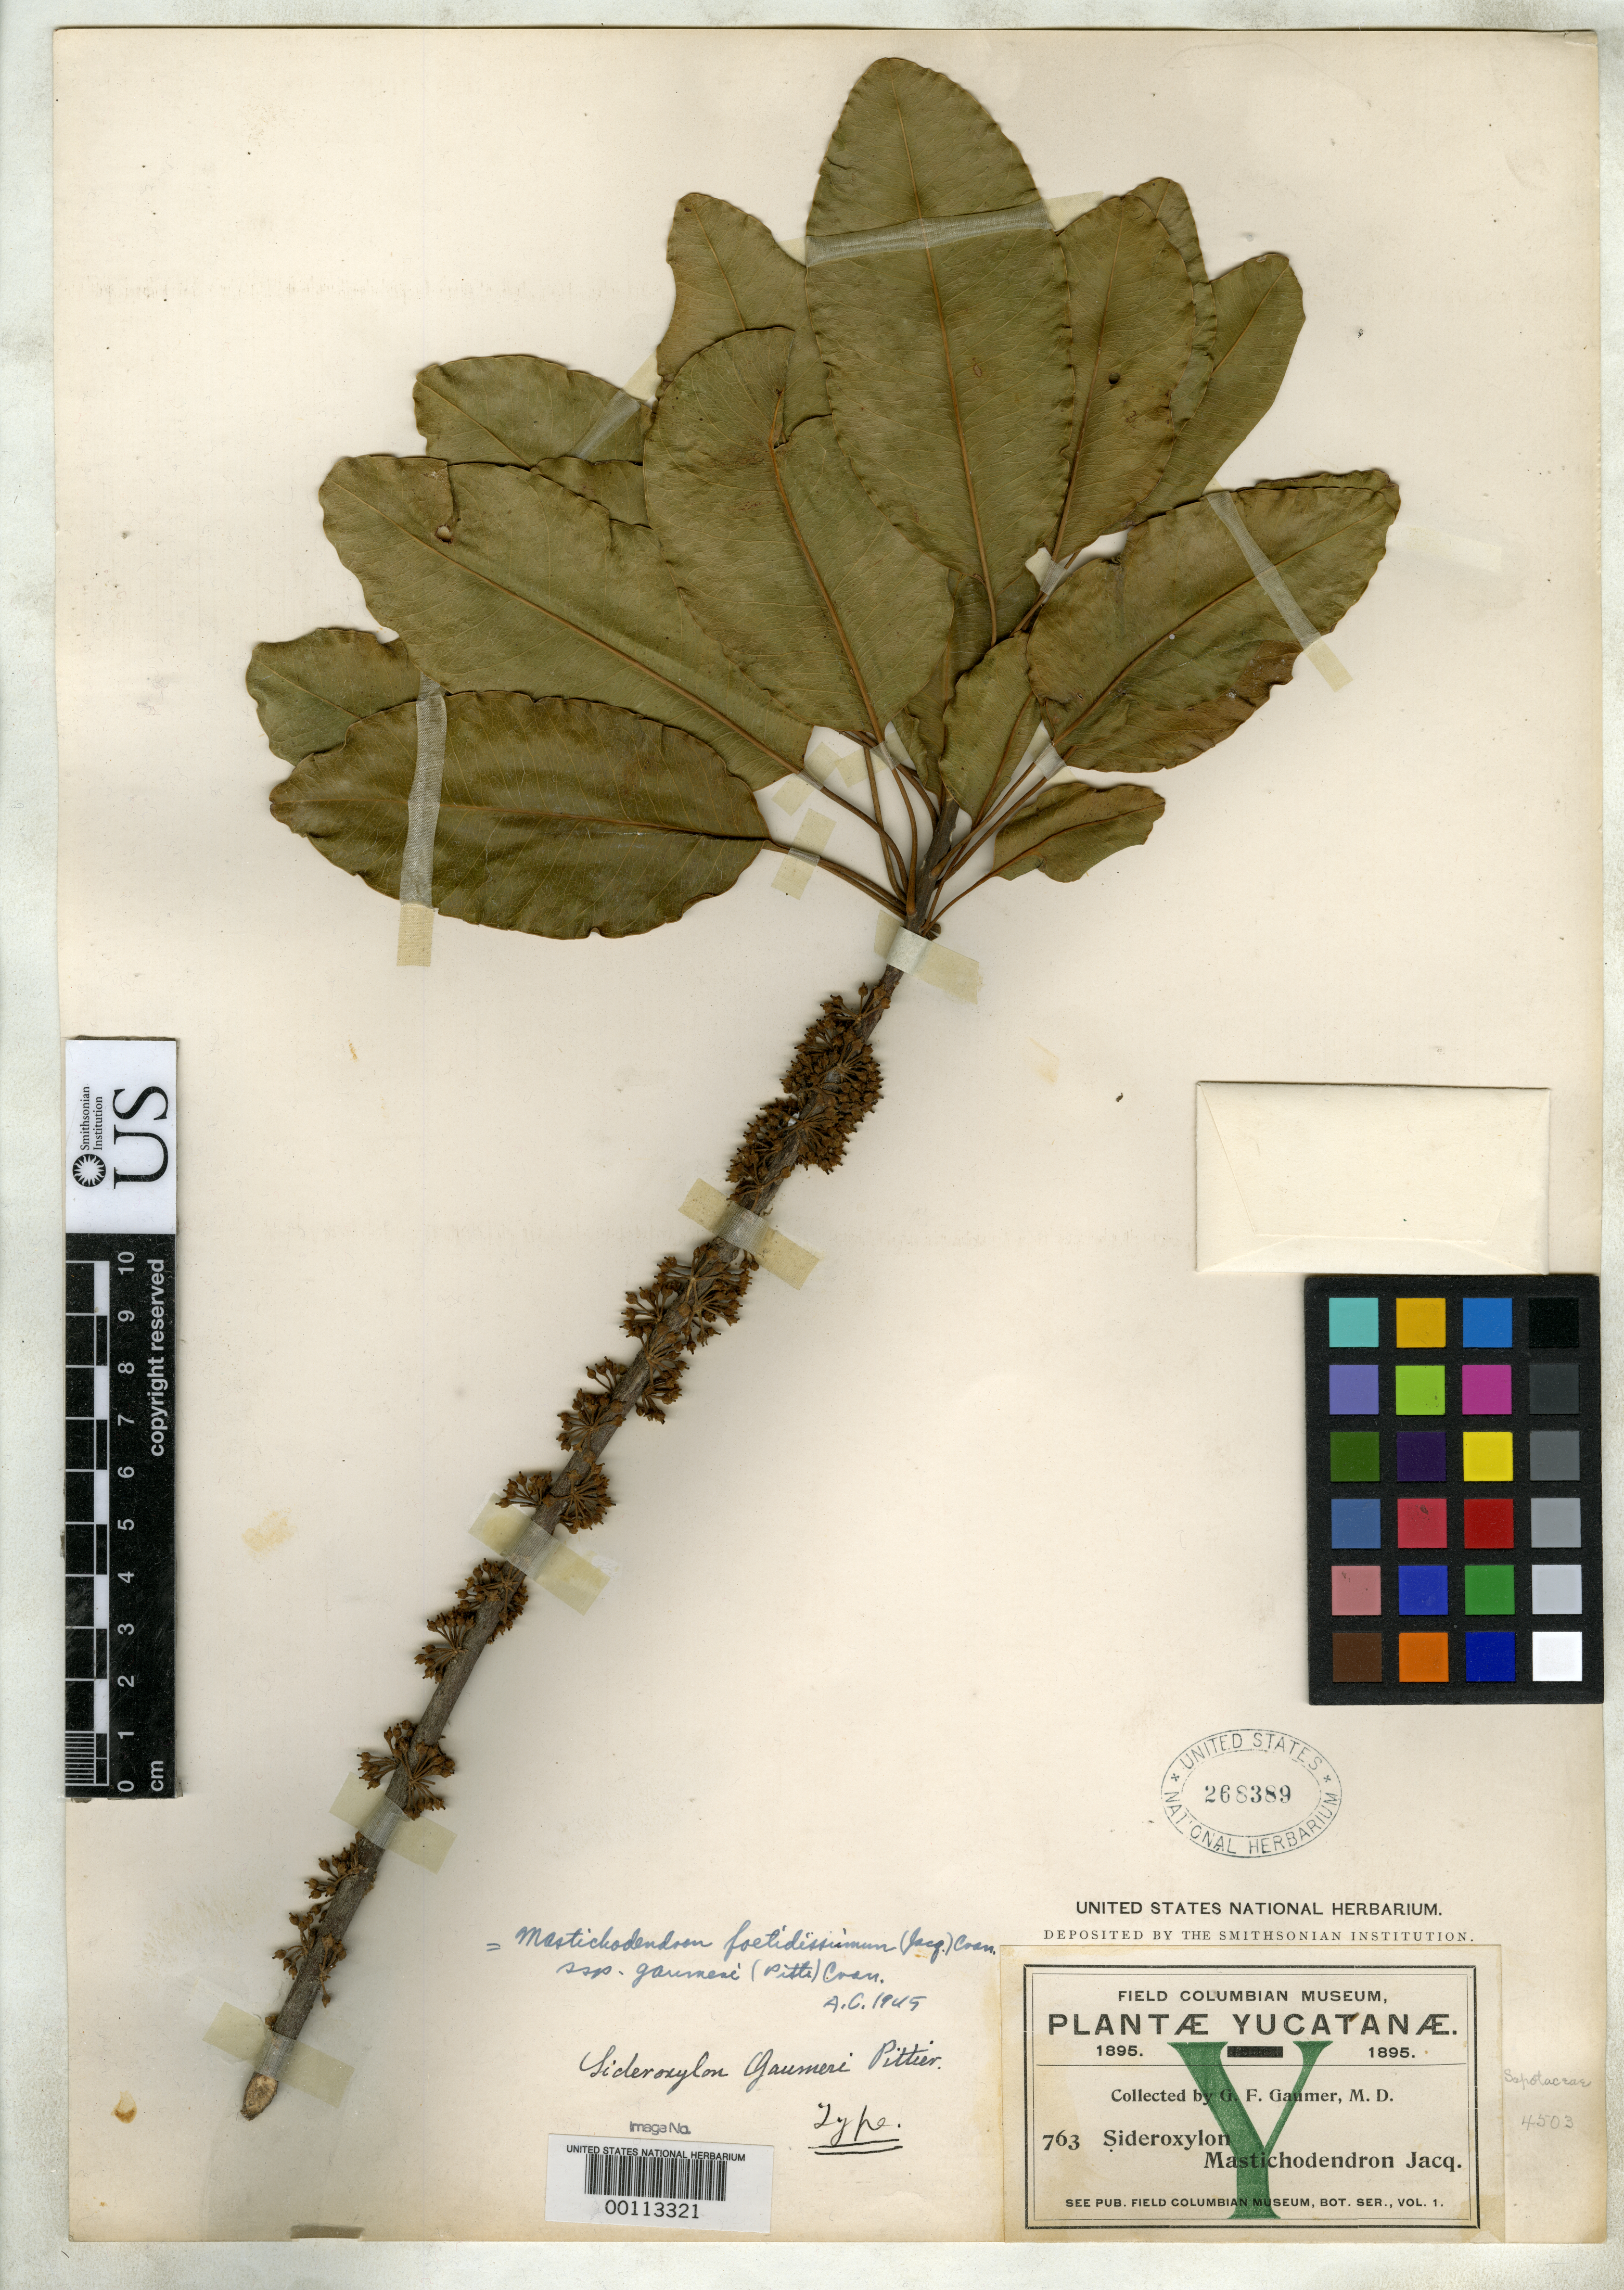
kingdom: Plantae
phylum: Tracheophyta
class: Magnoliopsida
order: Ericales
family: Sapotaceae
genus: Sideroxylon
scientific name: Sideroxylon gaumeri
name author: Pittier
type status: Holotype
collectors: G. F. Gaumer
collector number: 763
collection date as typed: Jul 1895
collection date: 1895-07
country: Mexico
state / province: Yucatán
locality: Izamal.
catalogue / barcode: US 268389